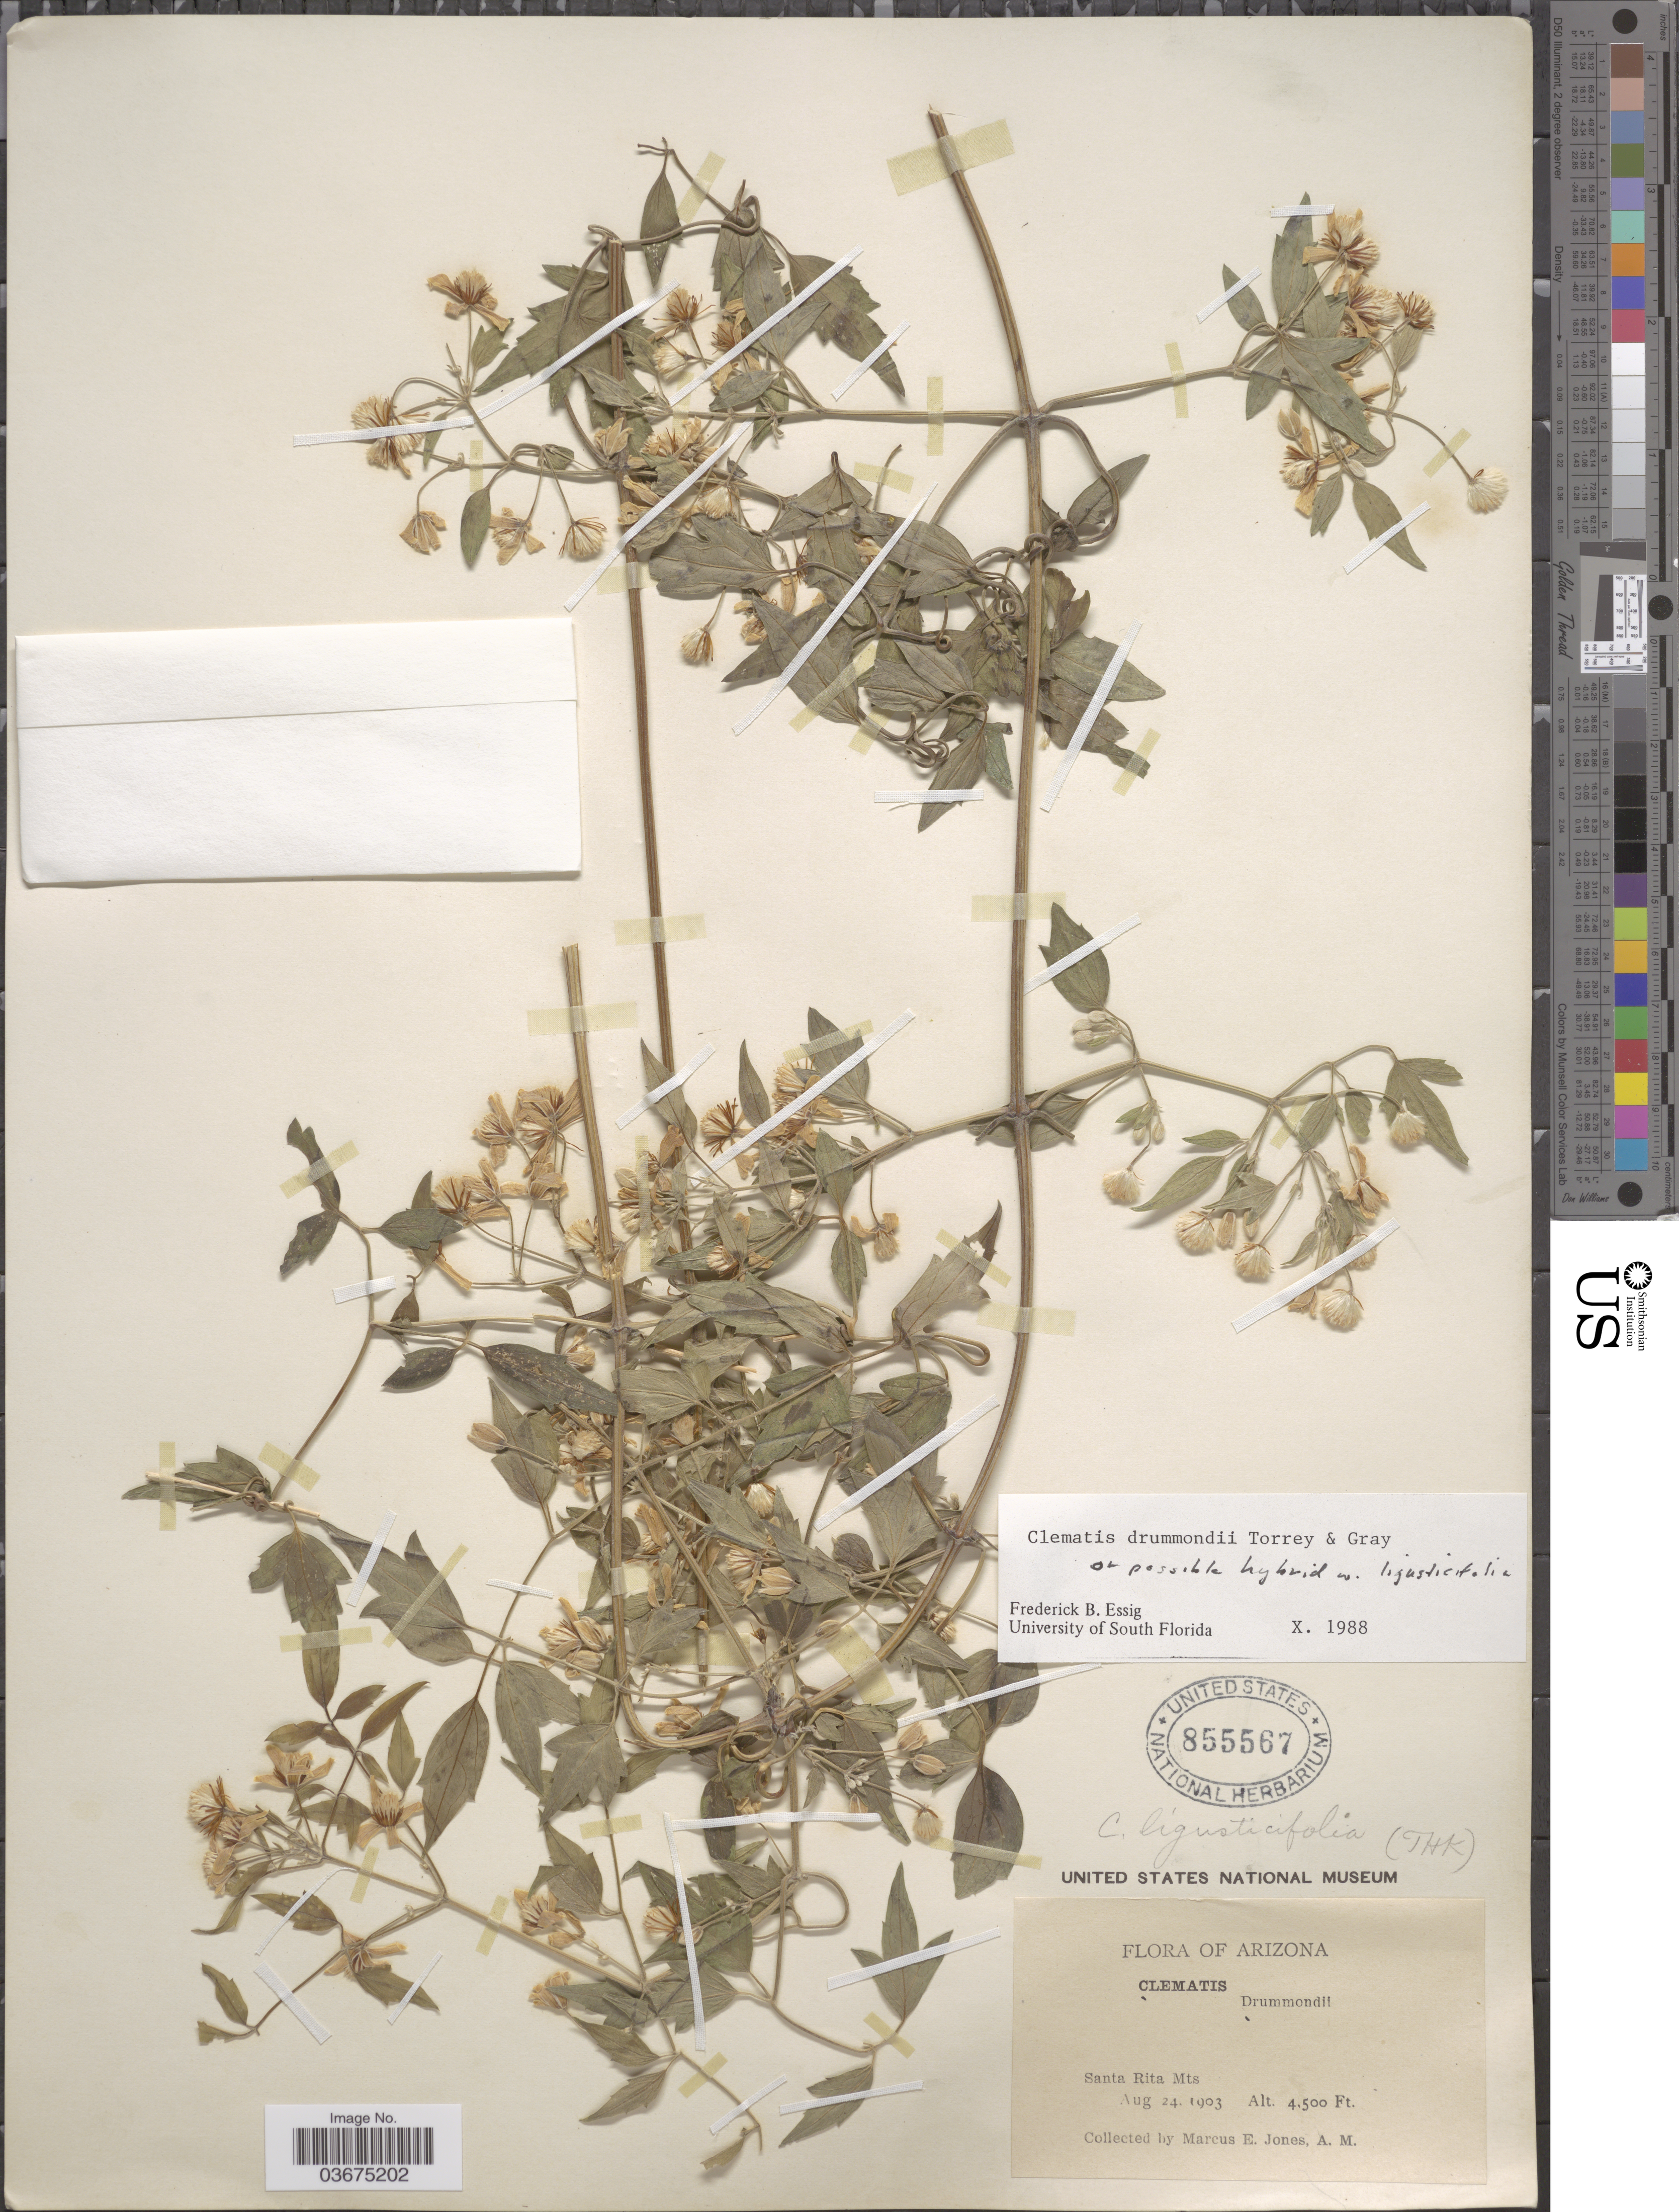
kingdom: Plantae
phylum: Tracheophyta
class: Magnoliopsida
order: Ranunculales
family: Ranunculaceae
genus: Clematis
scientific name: Clematis ligusticifolia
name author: Nutt.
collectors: M. E. Jones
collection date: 1903-08-24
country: United States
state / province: Arizona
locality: Santa Rita Mts.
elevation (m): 1372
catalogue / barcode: US 855567